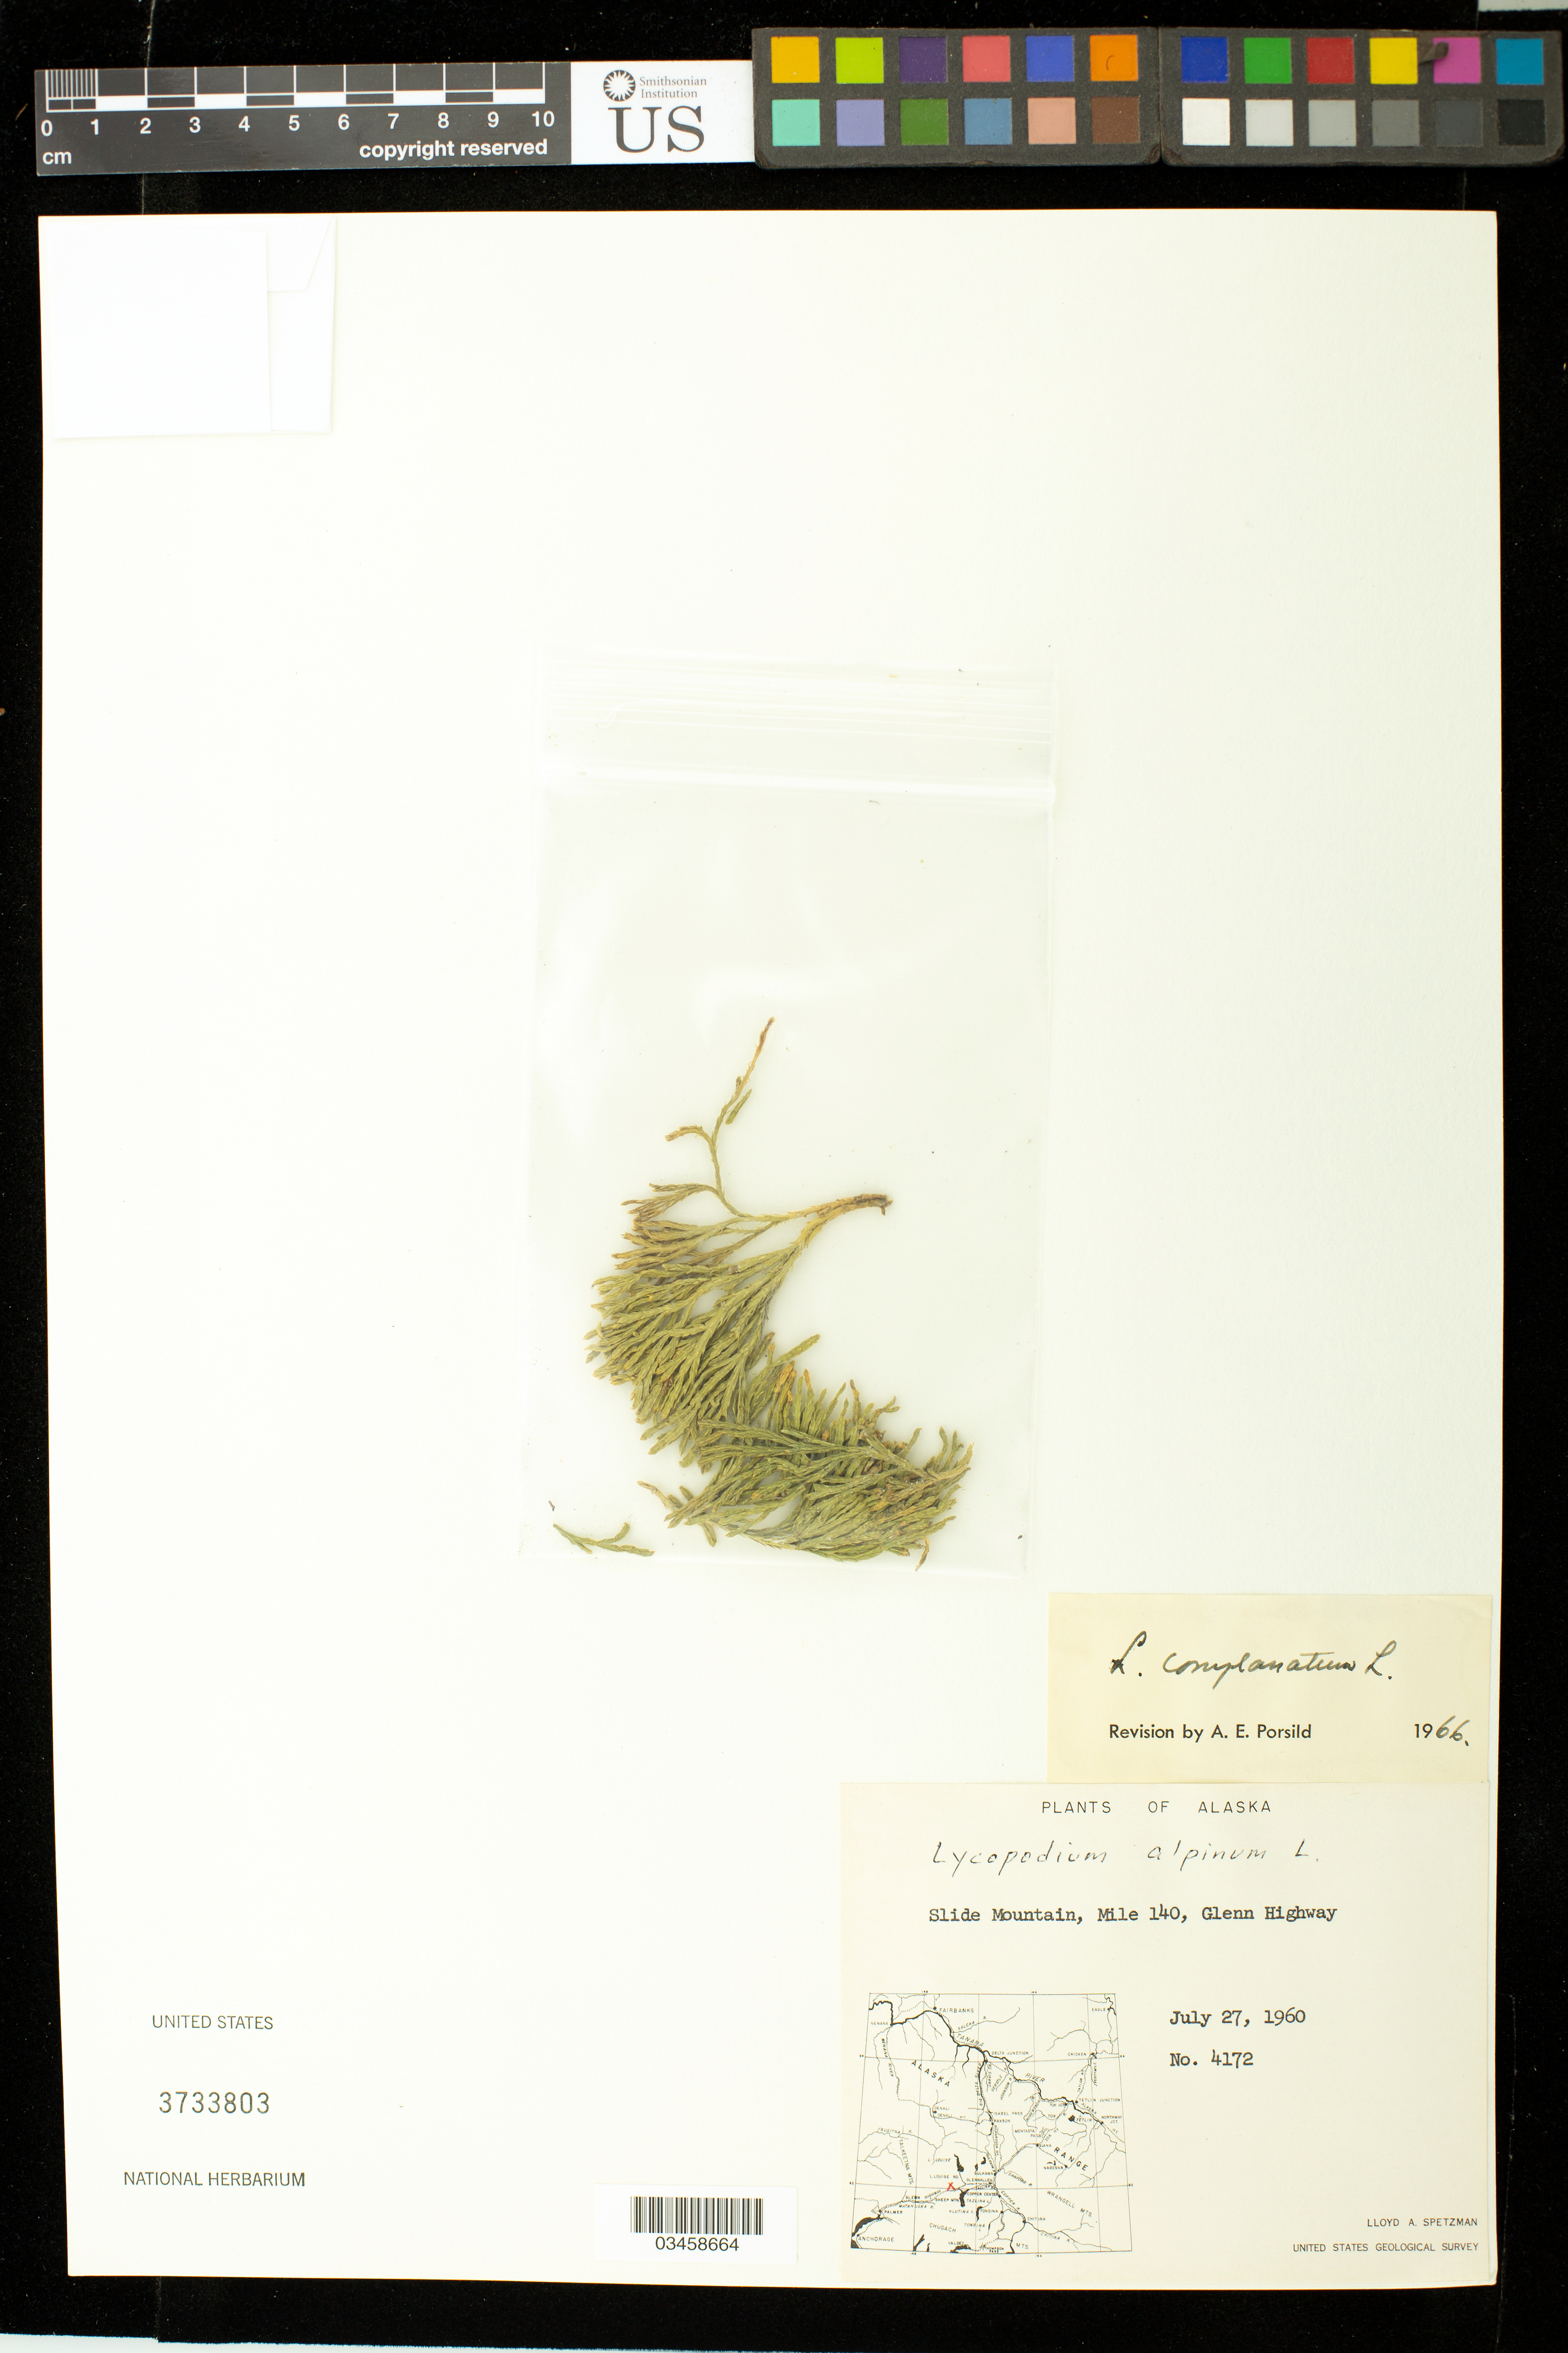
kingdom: Plantae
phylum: Tracheophyta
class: Lycopodiopsida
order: Lycopodiales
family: Lycopodiaceae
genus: Diphasiastrum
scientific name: Diphasiastrum complanatum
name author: (L.) Holub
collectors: L. Spetzman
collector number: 4172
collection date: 1960-07-27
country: United States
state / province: Alaska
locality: Slide mountain, Mile 140, Glenn Highway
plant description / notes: OR # 231032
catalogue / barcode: US 3733803